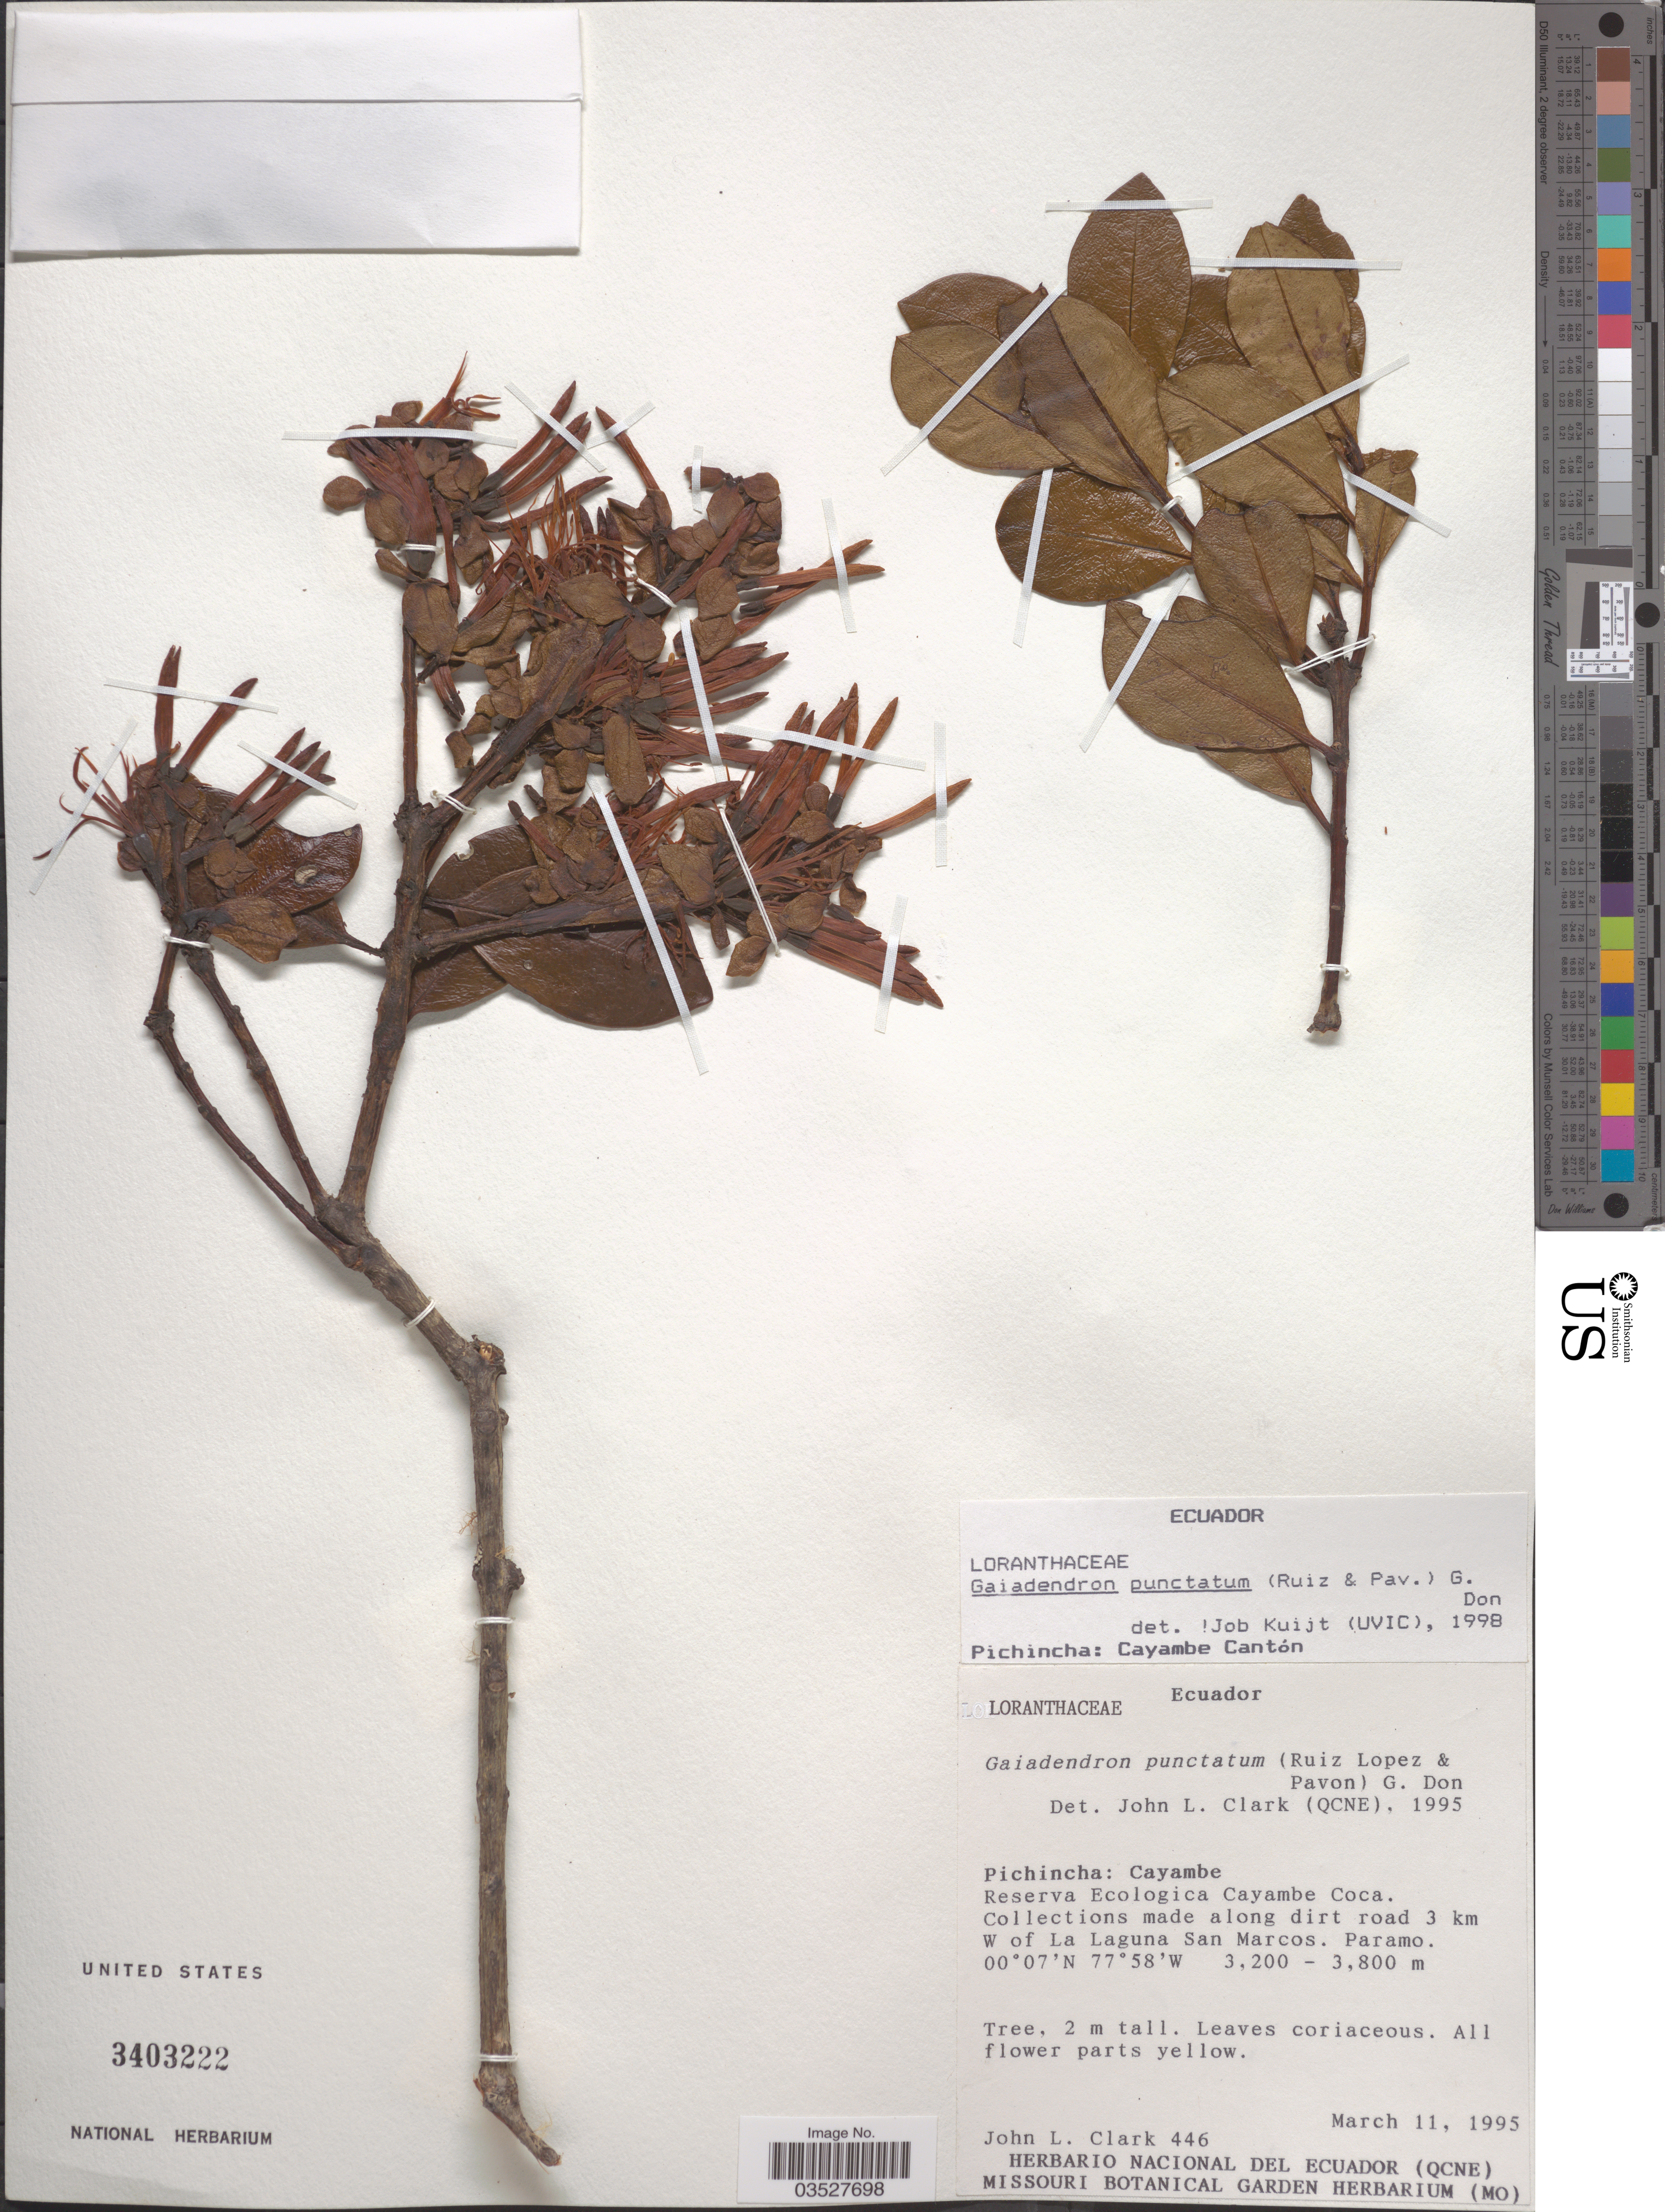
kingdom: Plantae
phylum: Tracheophyta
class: Magnoliopsida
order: Santalales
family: Loranthaceae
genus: Gaiadendron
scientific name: Gaiadendron punctatum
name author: (Ruiz & Pav.) G. Don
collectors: J. L. Clark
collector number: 446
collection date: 1995-03-11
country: Ecuador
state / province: Pichincha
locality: Cayambe. Reserva Ecologica Cayambe Coca. Along dirt road 3 km W of La Laguna San Marcos.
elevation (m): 3200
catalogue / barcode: US 3403222